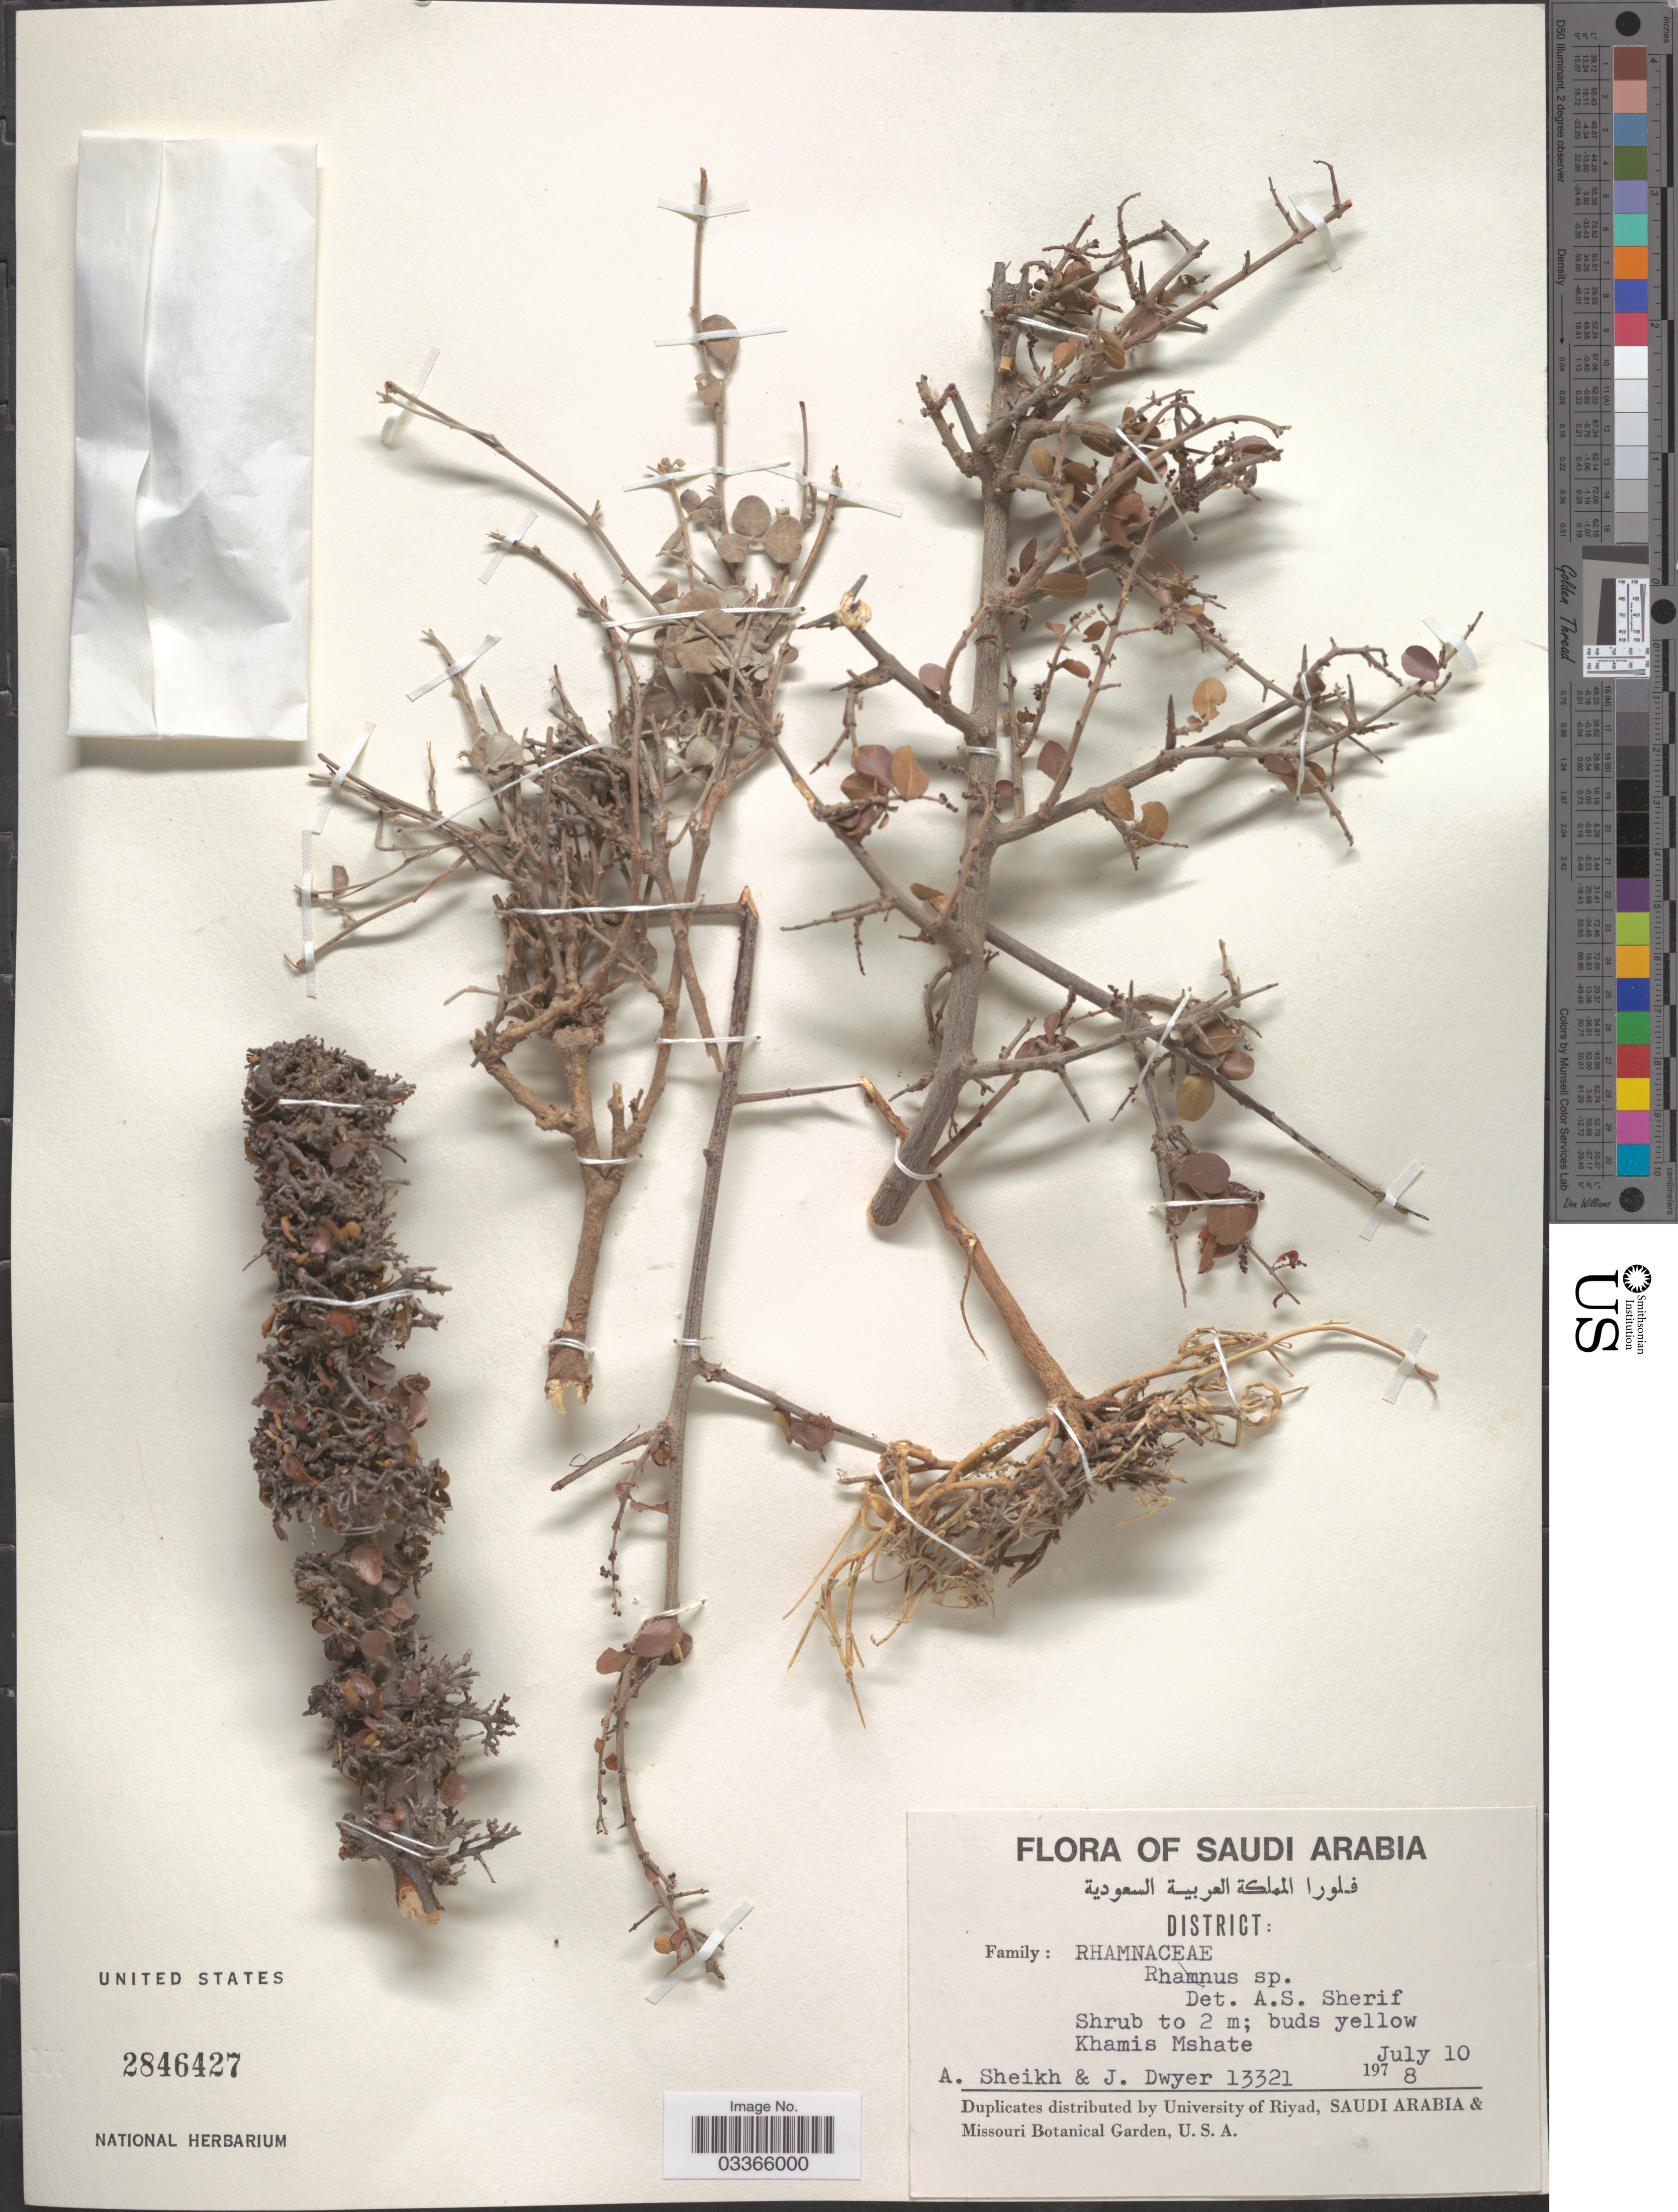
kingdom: Plantae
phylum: Tracheophyta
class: Magnoliopsida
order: Rosales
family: Rhamnaceae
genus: Sageretia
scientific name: Sageretia sp.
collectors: A. Sheikh & J. Dwyer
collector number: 13321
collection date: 1978-07-10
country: Saudi Arabia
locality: Khamis Mshate.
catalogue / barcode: US 2846427